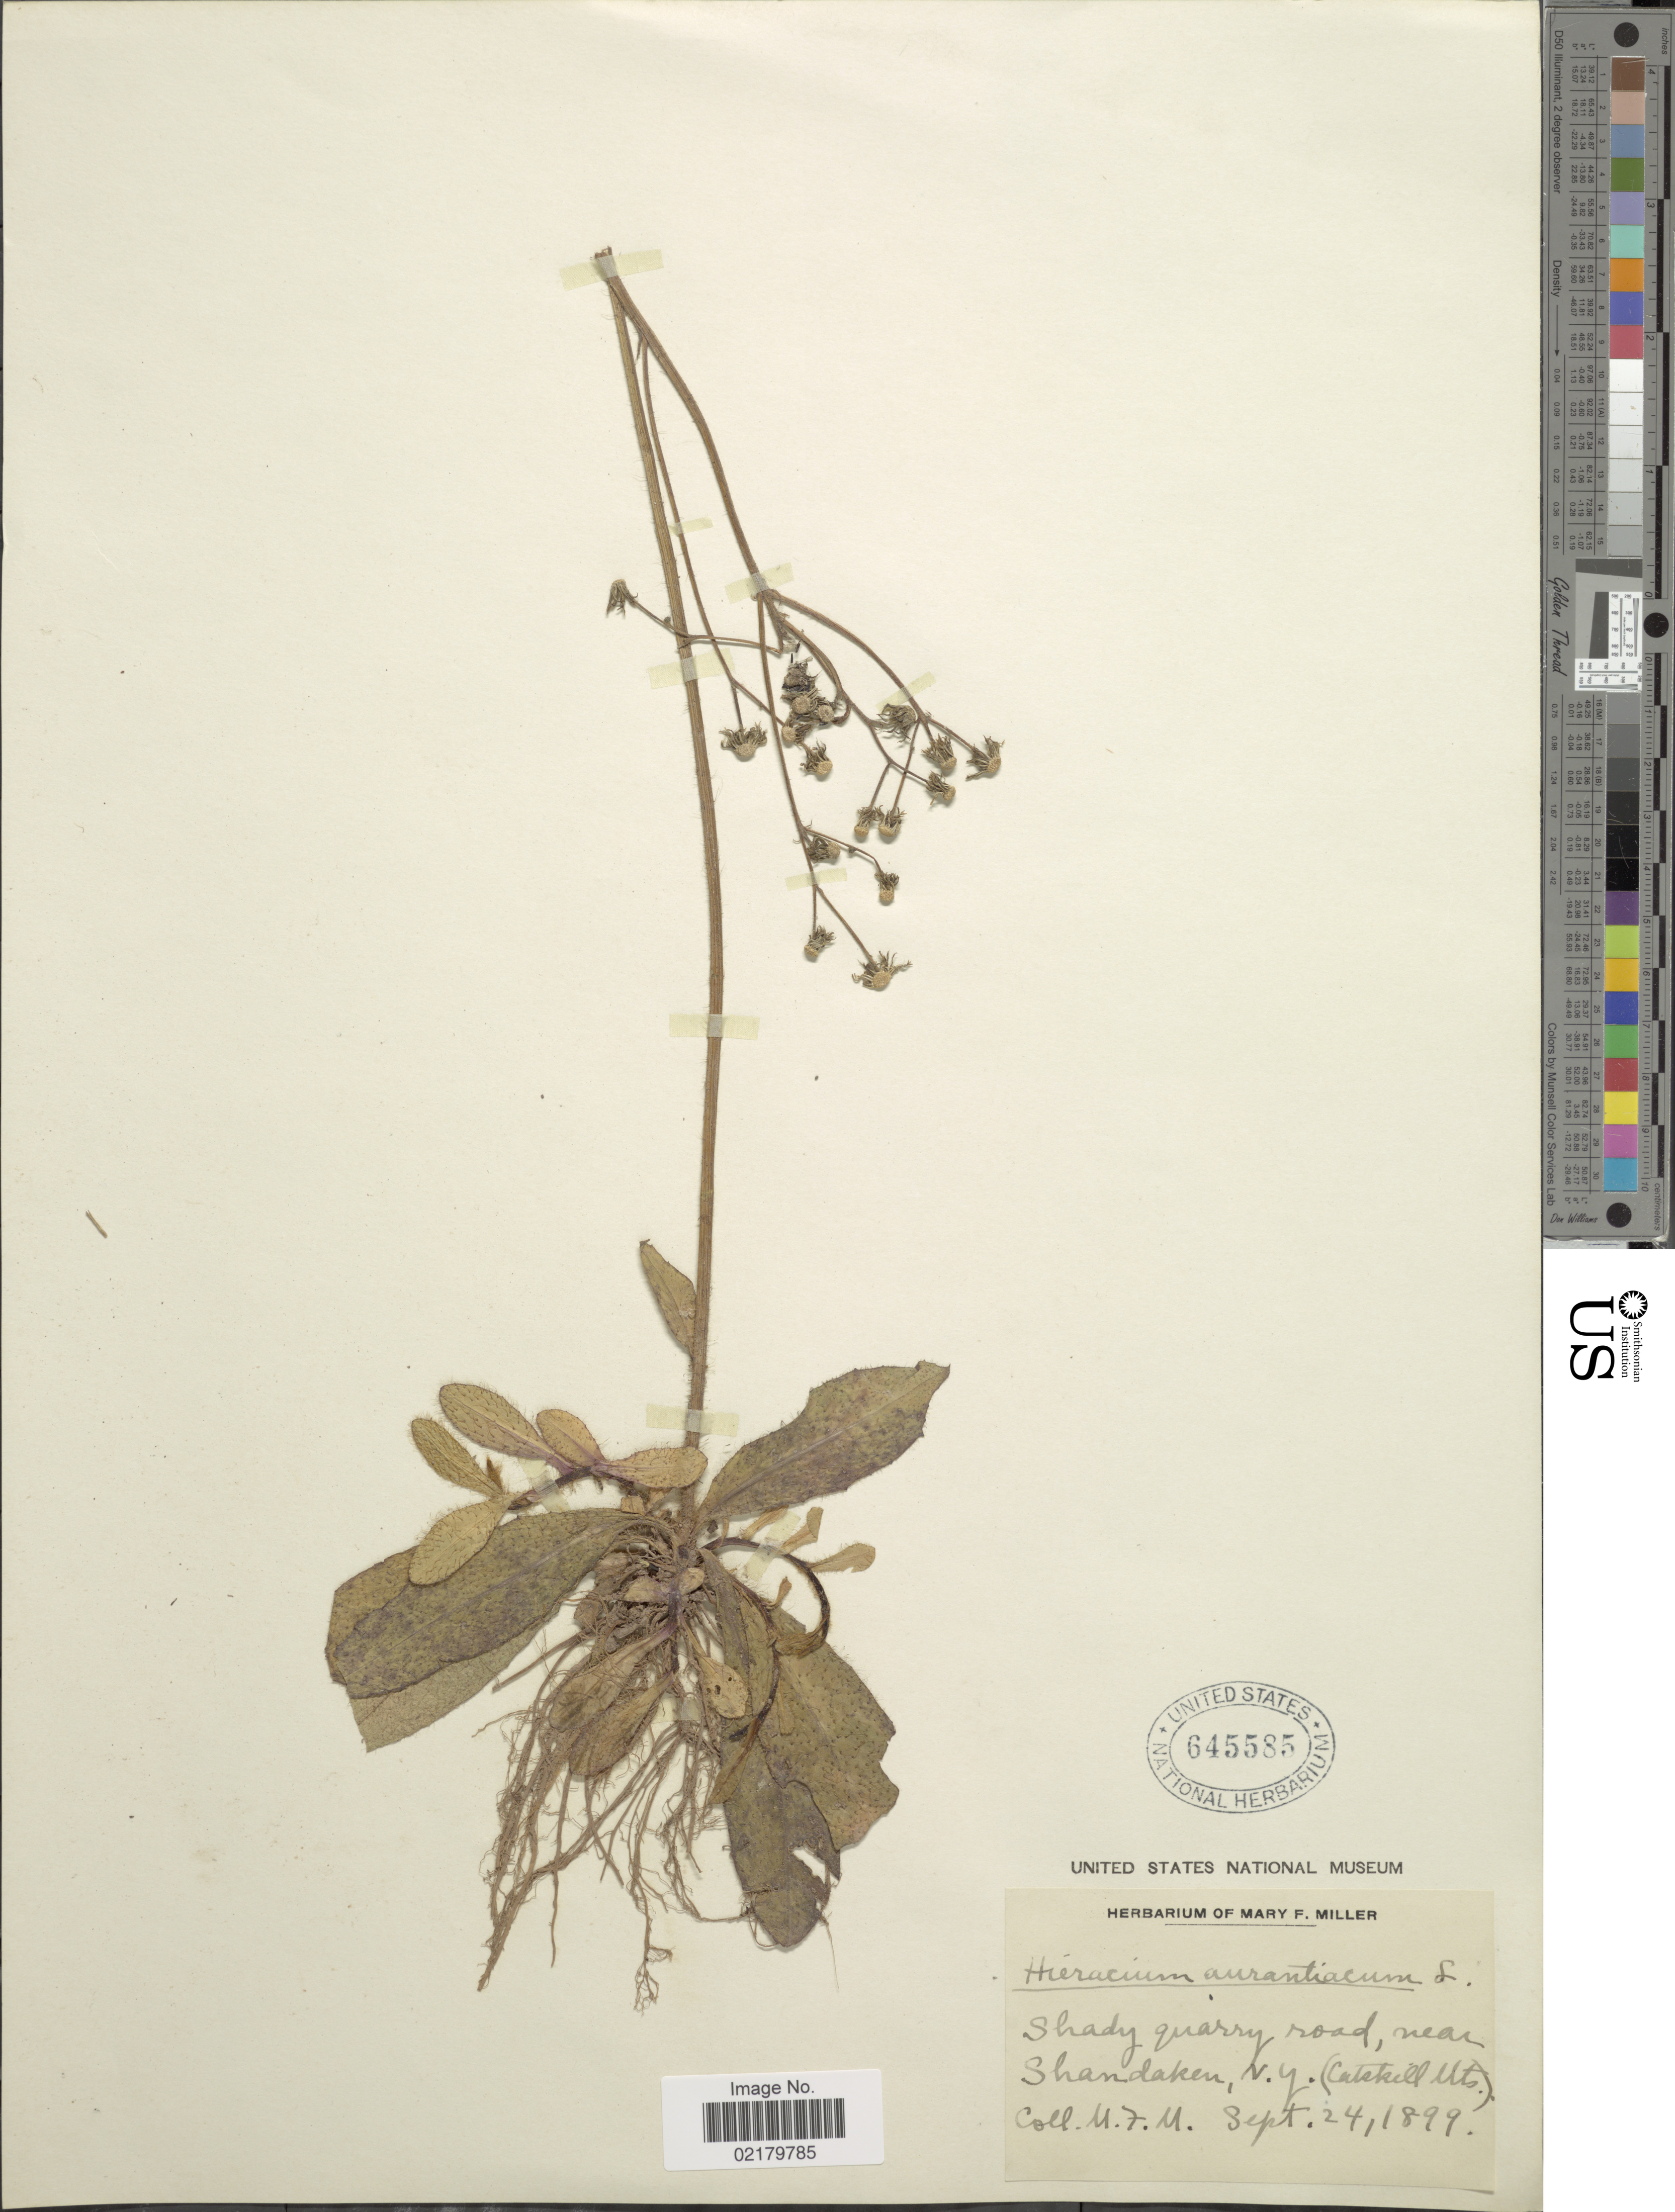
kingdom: Plantae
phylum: Tracheophyta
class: Magnoliopsida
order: Asterales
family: Asteraceae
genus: Pilosella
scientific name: Pilosella aurantiaca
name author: (L.) F.W. Schultz & Sch. Bip.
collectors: M. F. Miller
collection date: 1899-09-24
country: United States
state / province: New York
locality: Shady quarry road, near Shandaken (Catskill Mts)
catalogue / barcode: US 645585